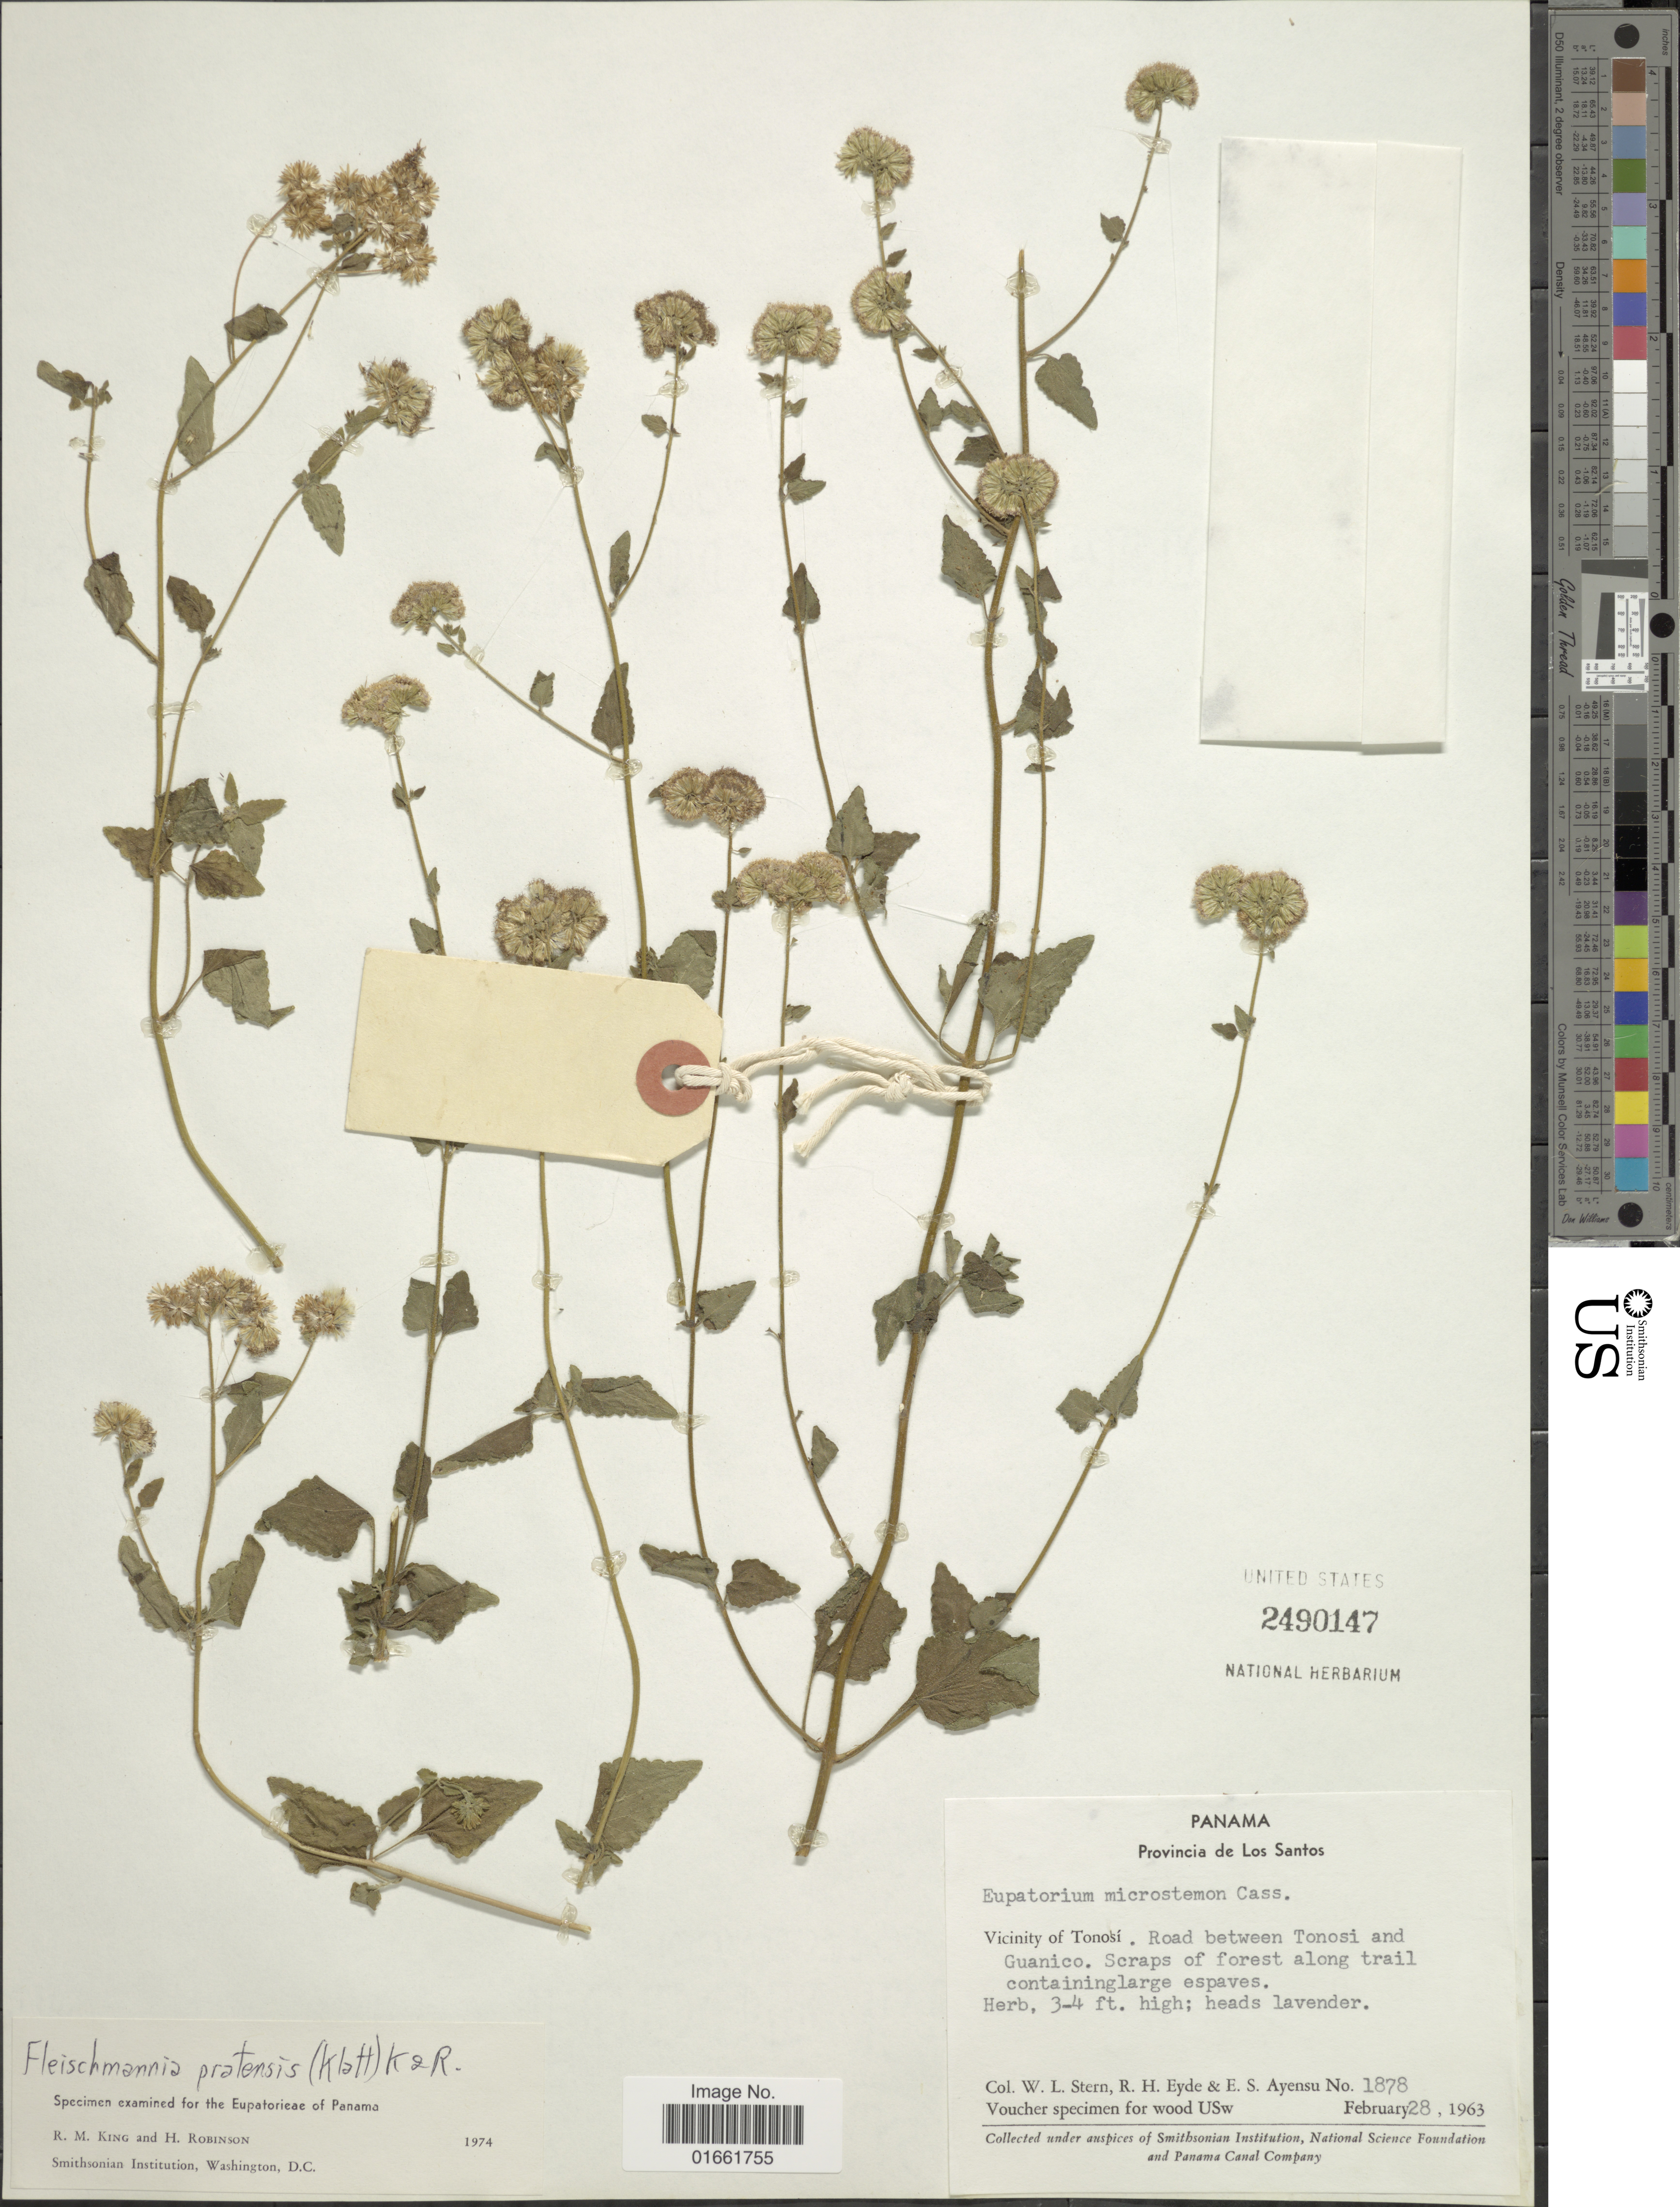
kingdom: Plantae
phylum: Tracheophyta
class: Magnoliopsida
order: Asterales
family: Asteraceae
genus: Fleischmannia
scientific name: Fleischmannia pratensis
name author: (Klatt) R.M. King & H. Rob.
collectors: W. L. Stern, R. H. Eyde & E. S. Ayensu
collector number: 1878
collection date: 1963-02-28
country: Panama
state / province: Los Santos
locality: Provincia de Los Santos. Vicinpity of Tonosí. Road between Tonosi and Guanico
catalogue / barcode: US 2490147